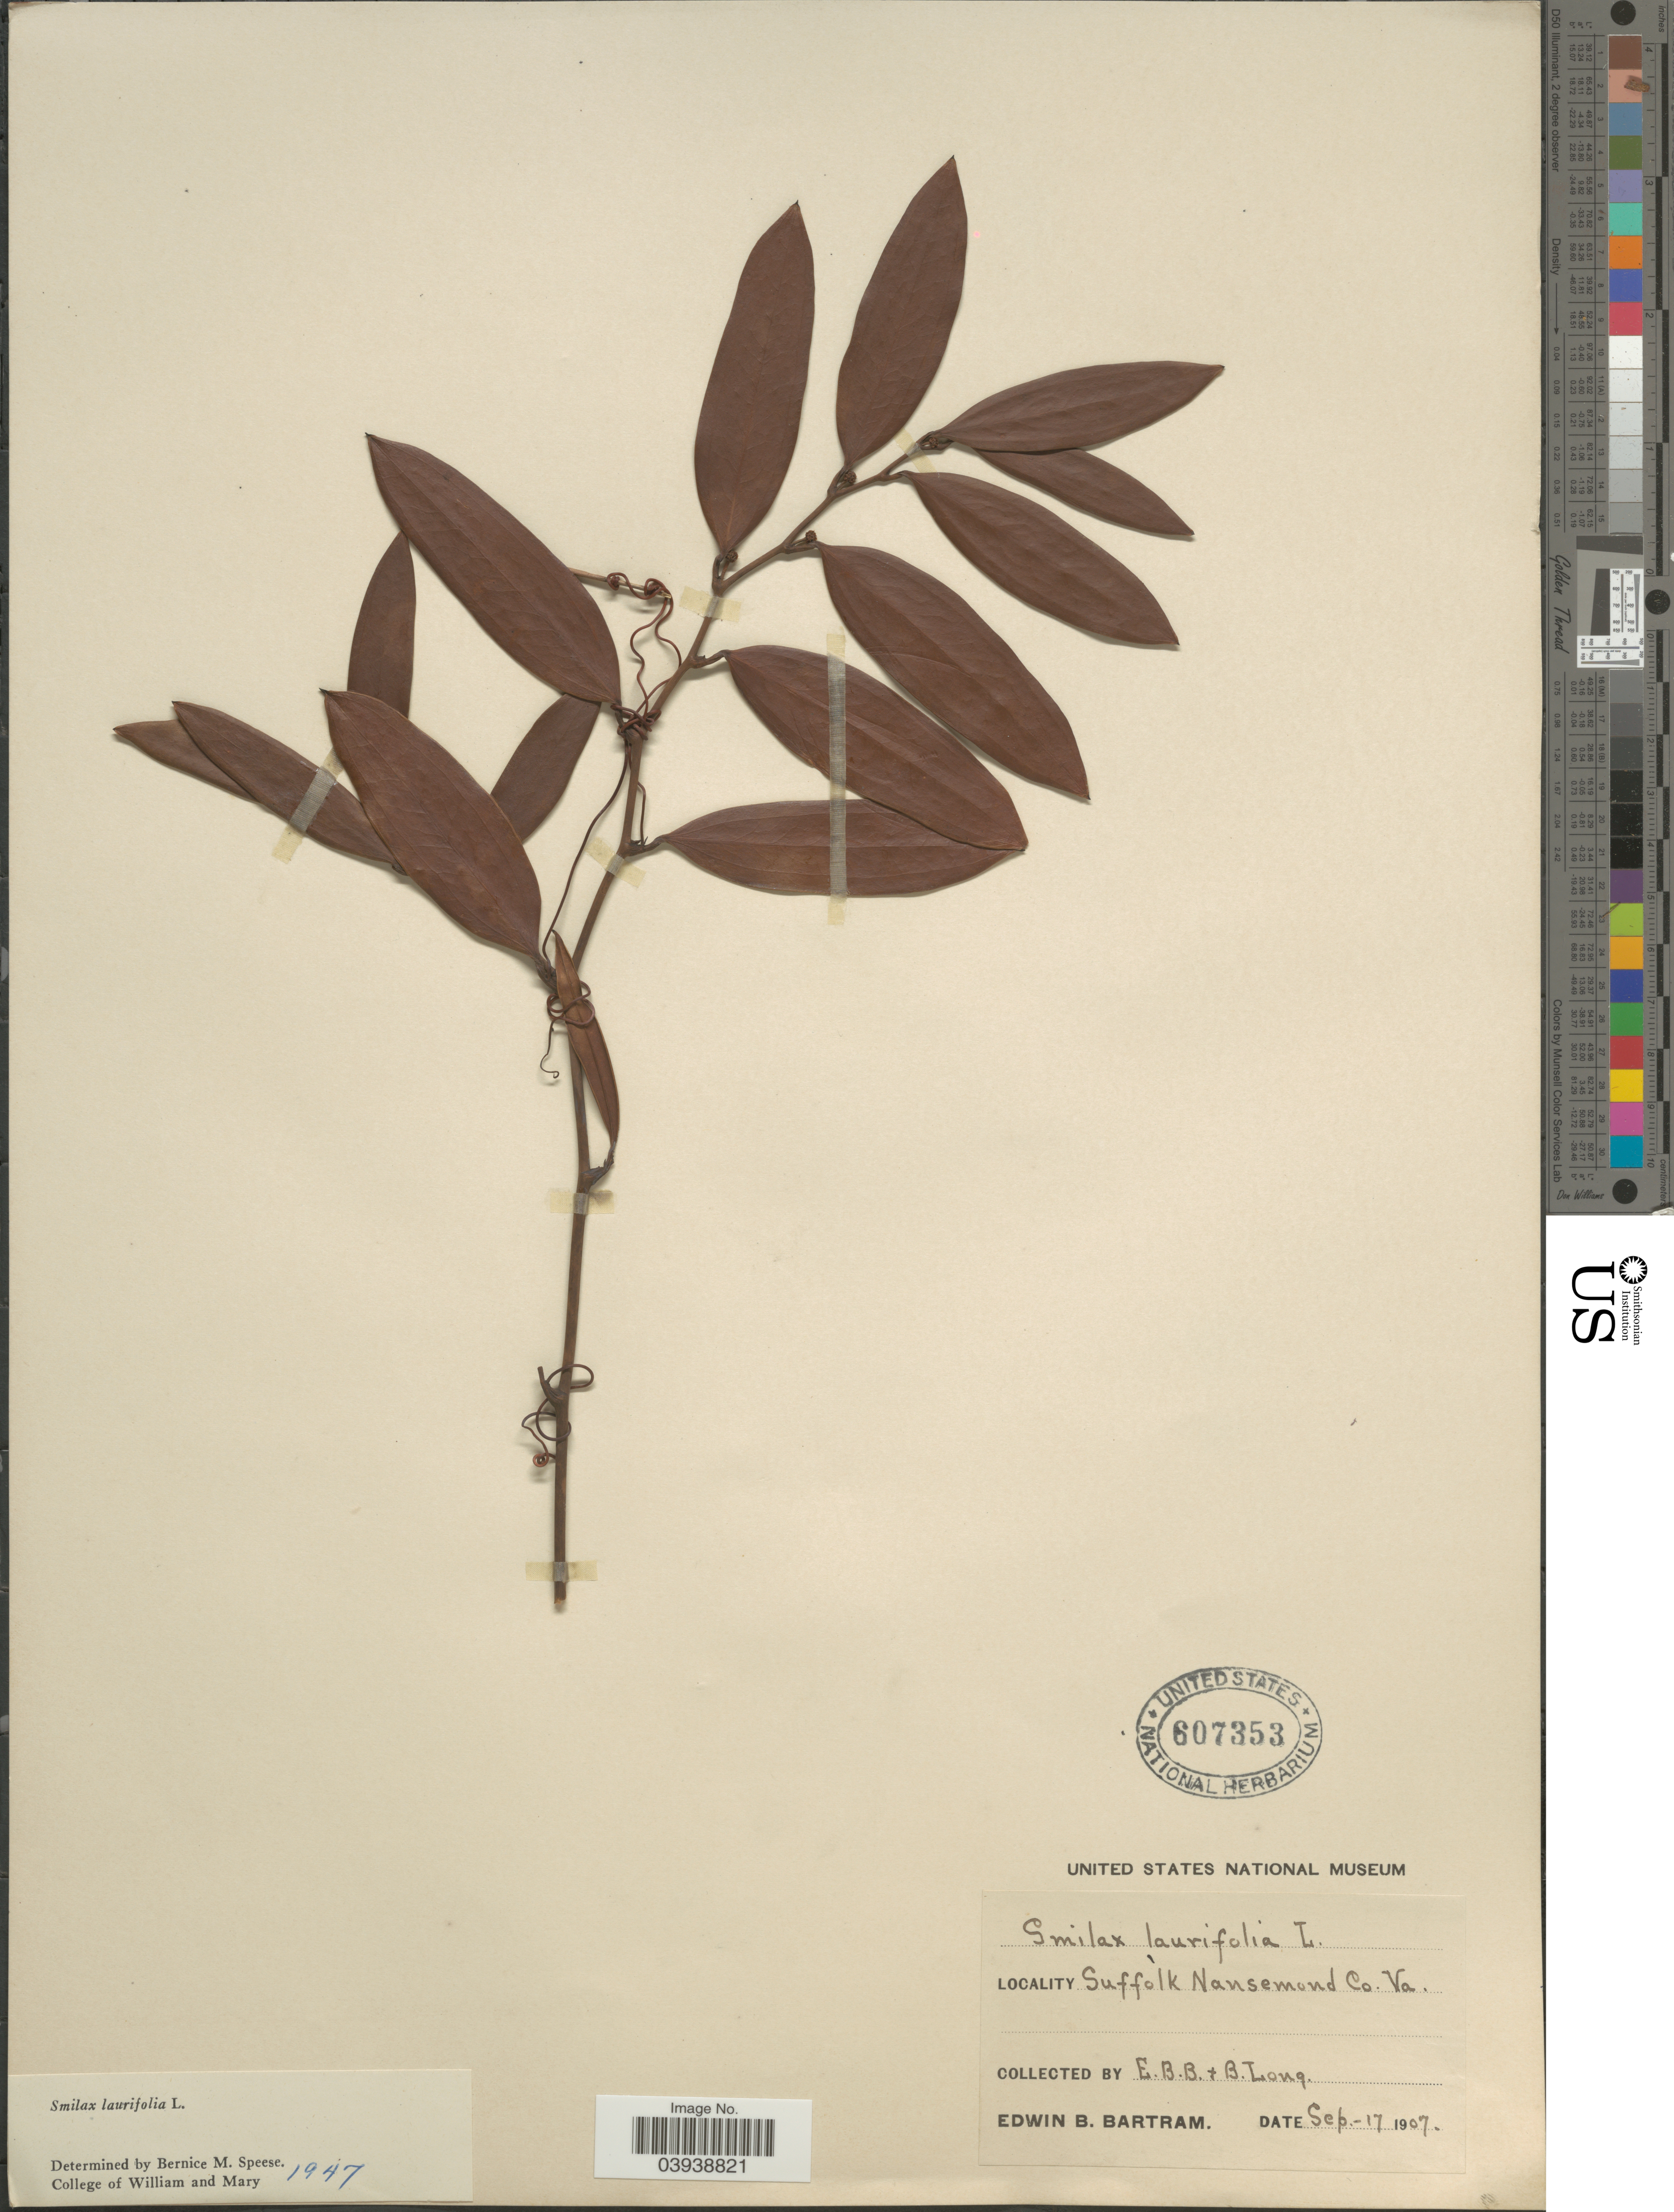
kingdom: Plantae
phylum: Tracheophyta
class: Liliopsida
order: Liliales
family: Smilacaceae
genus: Smilax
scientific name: Smilax laurifolia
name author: L.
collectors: E. B. Bartram & B. Long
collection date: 1907-09-17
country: United States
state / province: Virginia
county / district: City of Suffolk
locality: Suffolk Nansemond (=historic county name) Co.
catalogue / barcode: US 607353